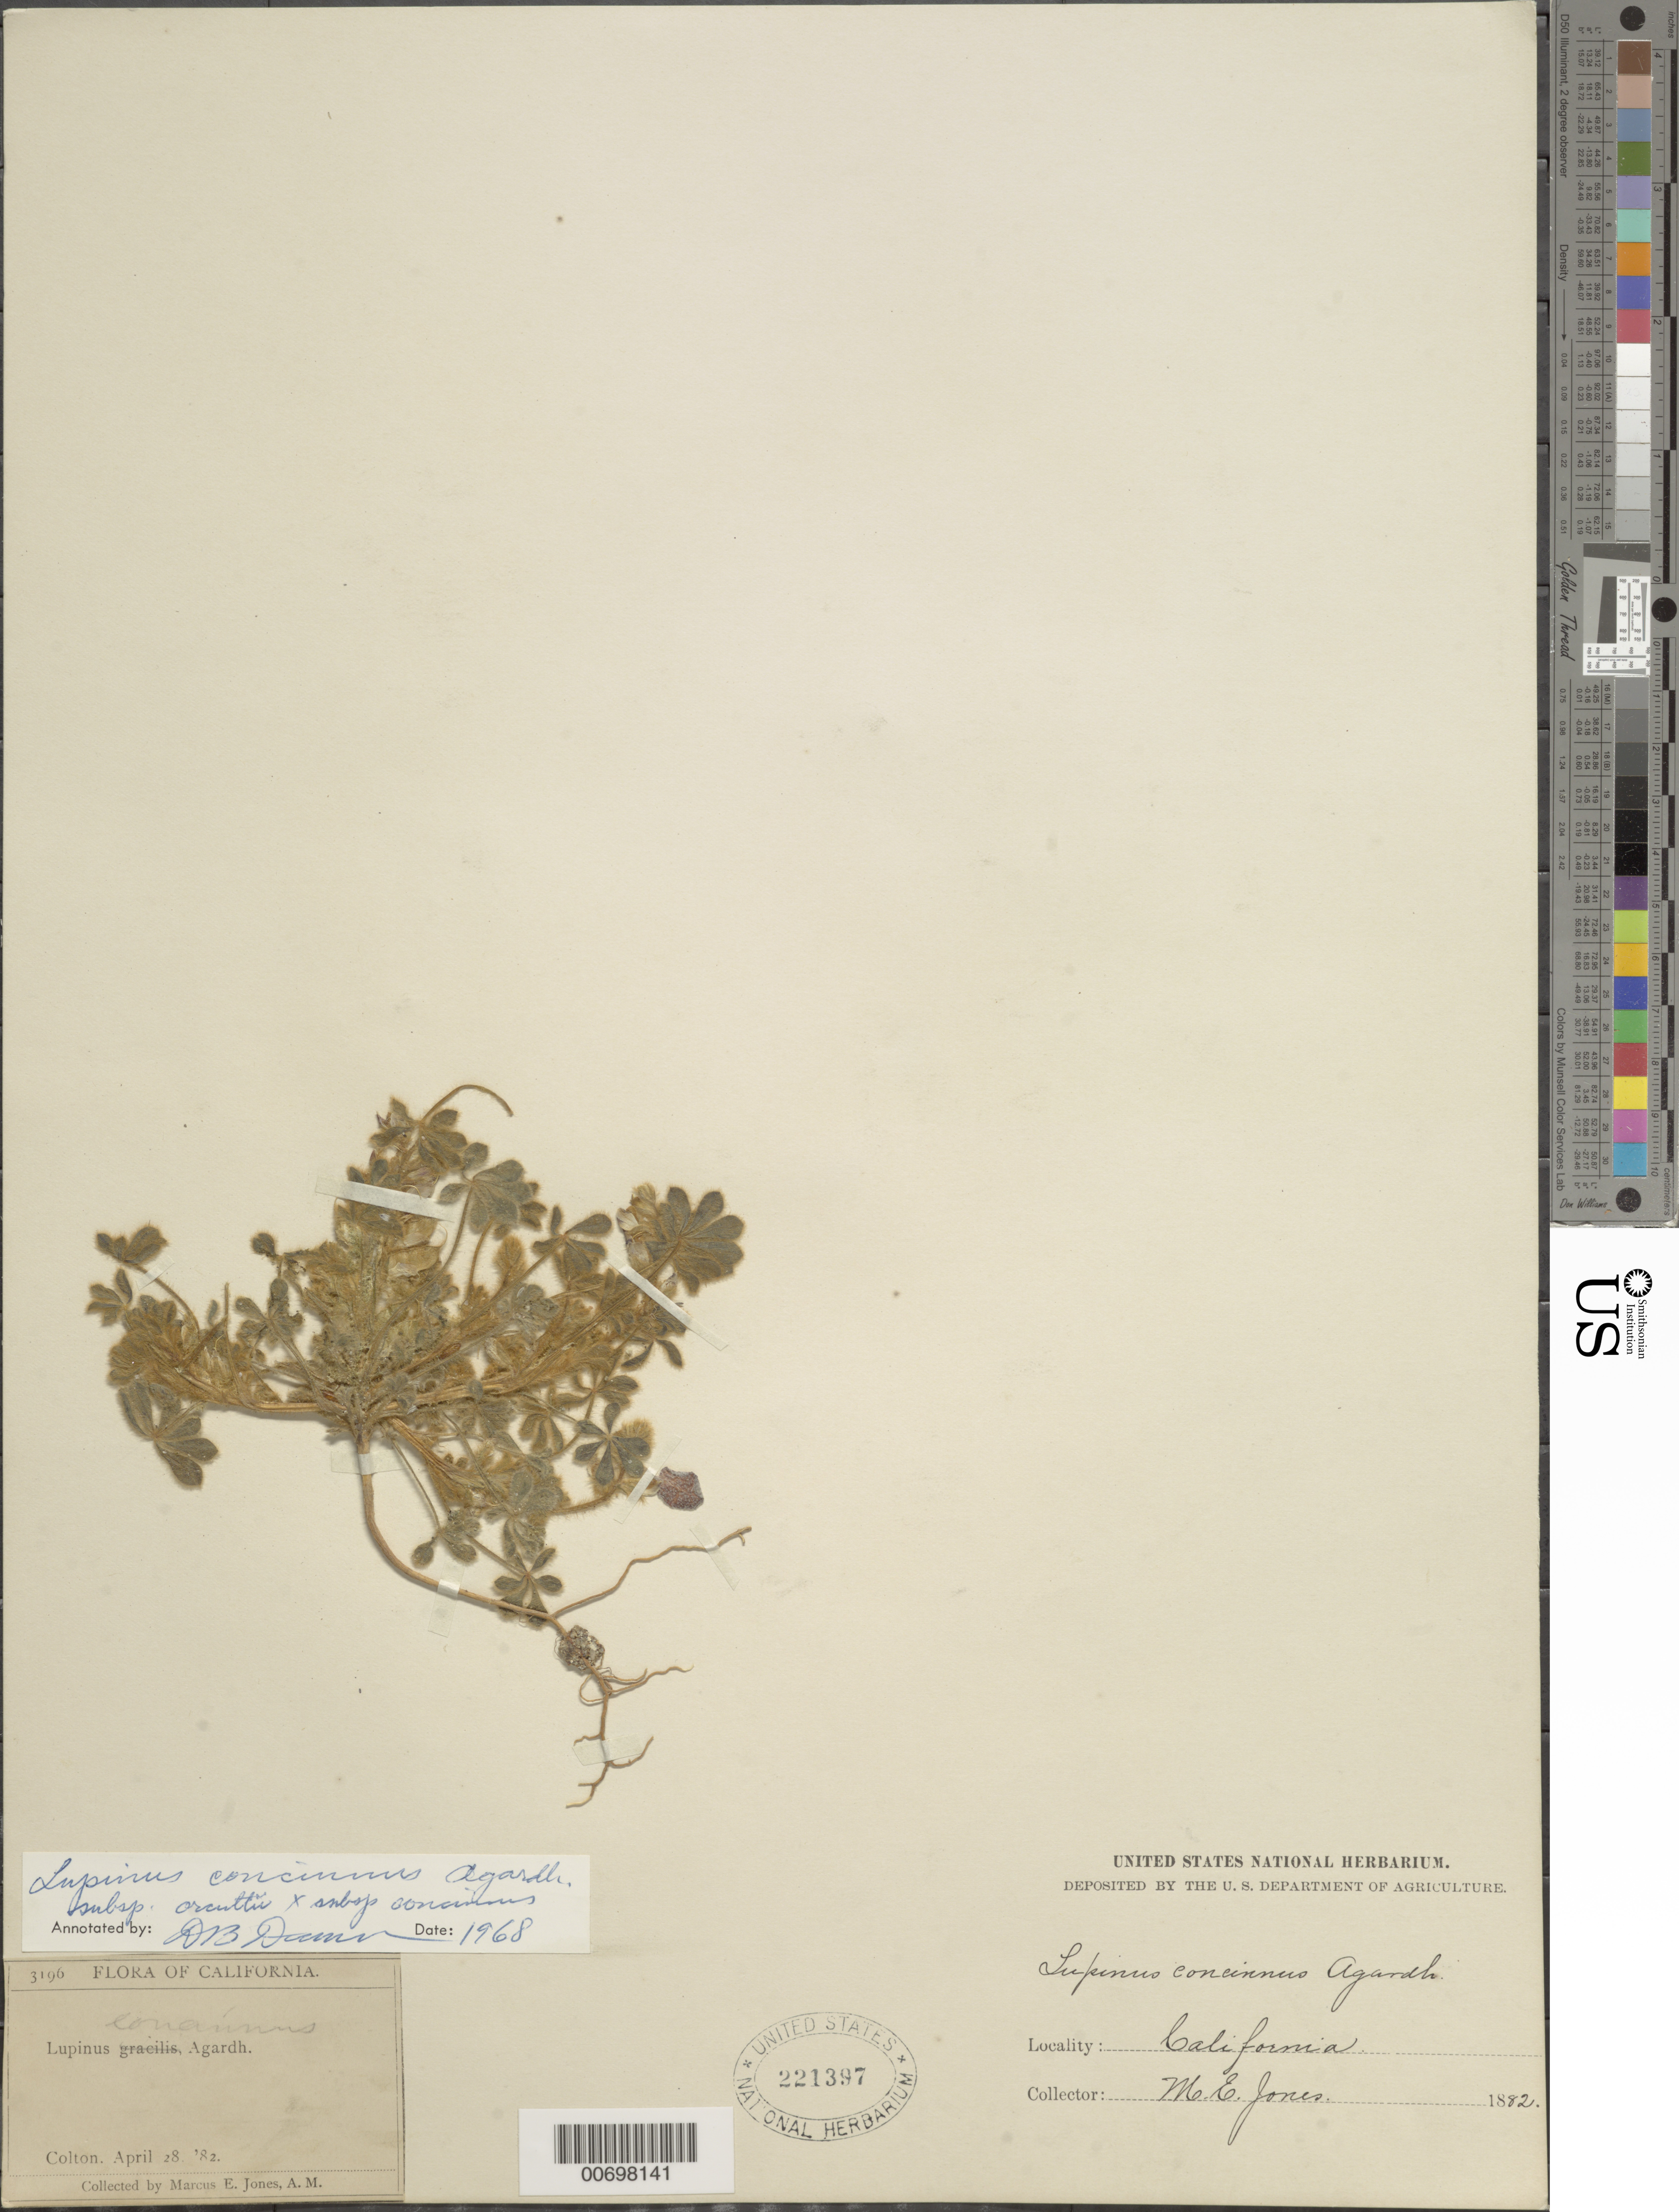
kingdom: Plantae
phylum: Tracheophyta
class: Magnoliopsida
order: Fabales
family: Fabaceae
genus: Lupinus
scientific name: Lupinus concinnus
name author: J. Agardh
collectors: M. E. Jones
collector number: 3196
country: United States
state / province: California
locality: Colton.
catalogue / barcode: US 221397